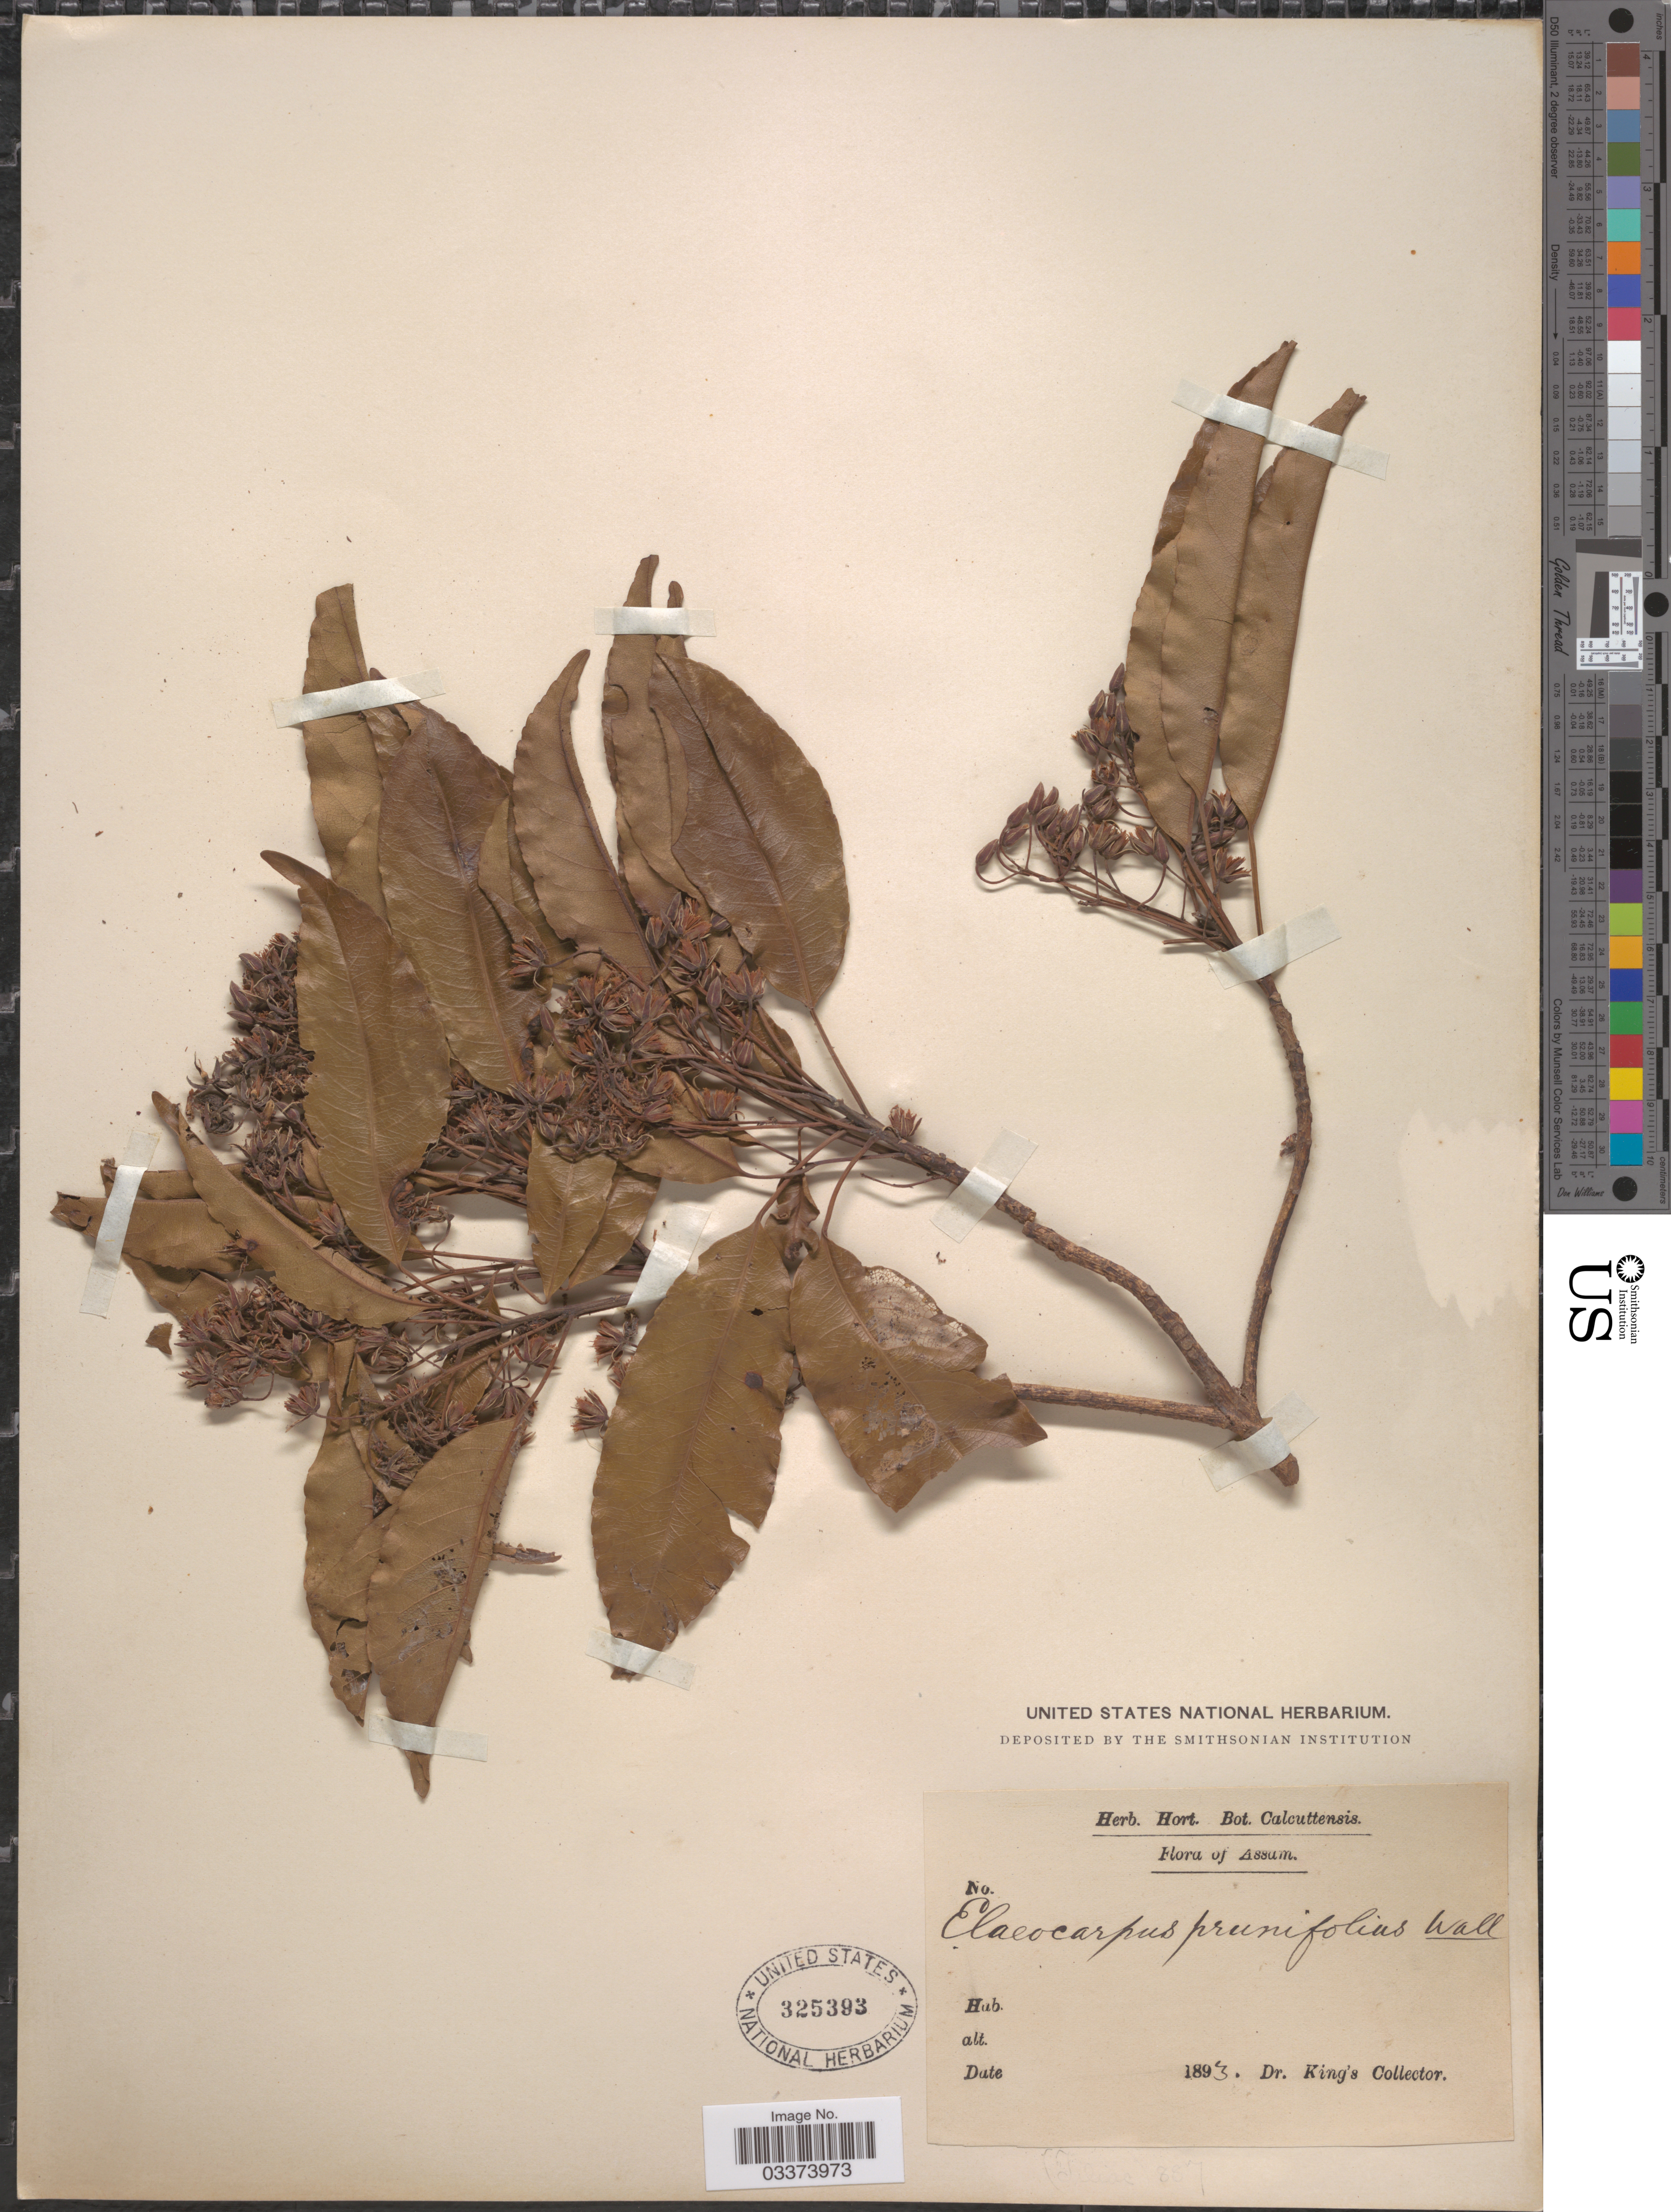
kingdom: Plantae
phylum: Tracheophyta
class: Magnoliopsida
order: Oxalidales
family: Elaeocarpaceae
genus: Elaeocarpus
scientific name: Elaeocarpus prunifolius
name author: Wall. ex K. Müller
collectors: Dr. King's collector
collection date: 1893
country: India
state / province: Assam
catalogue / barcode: US 325393